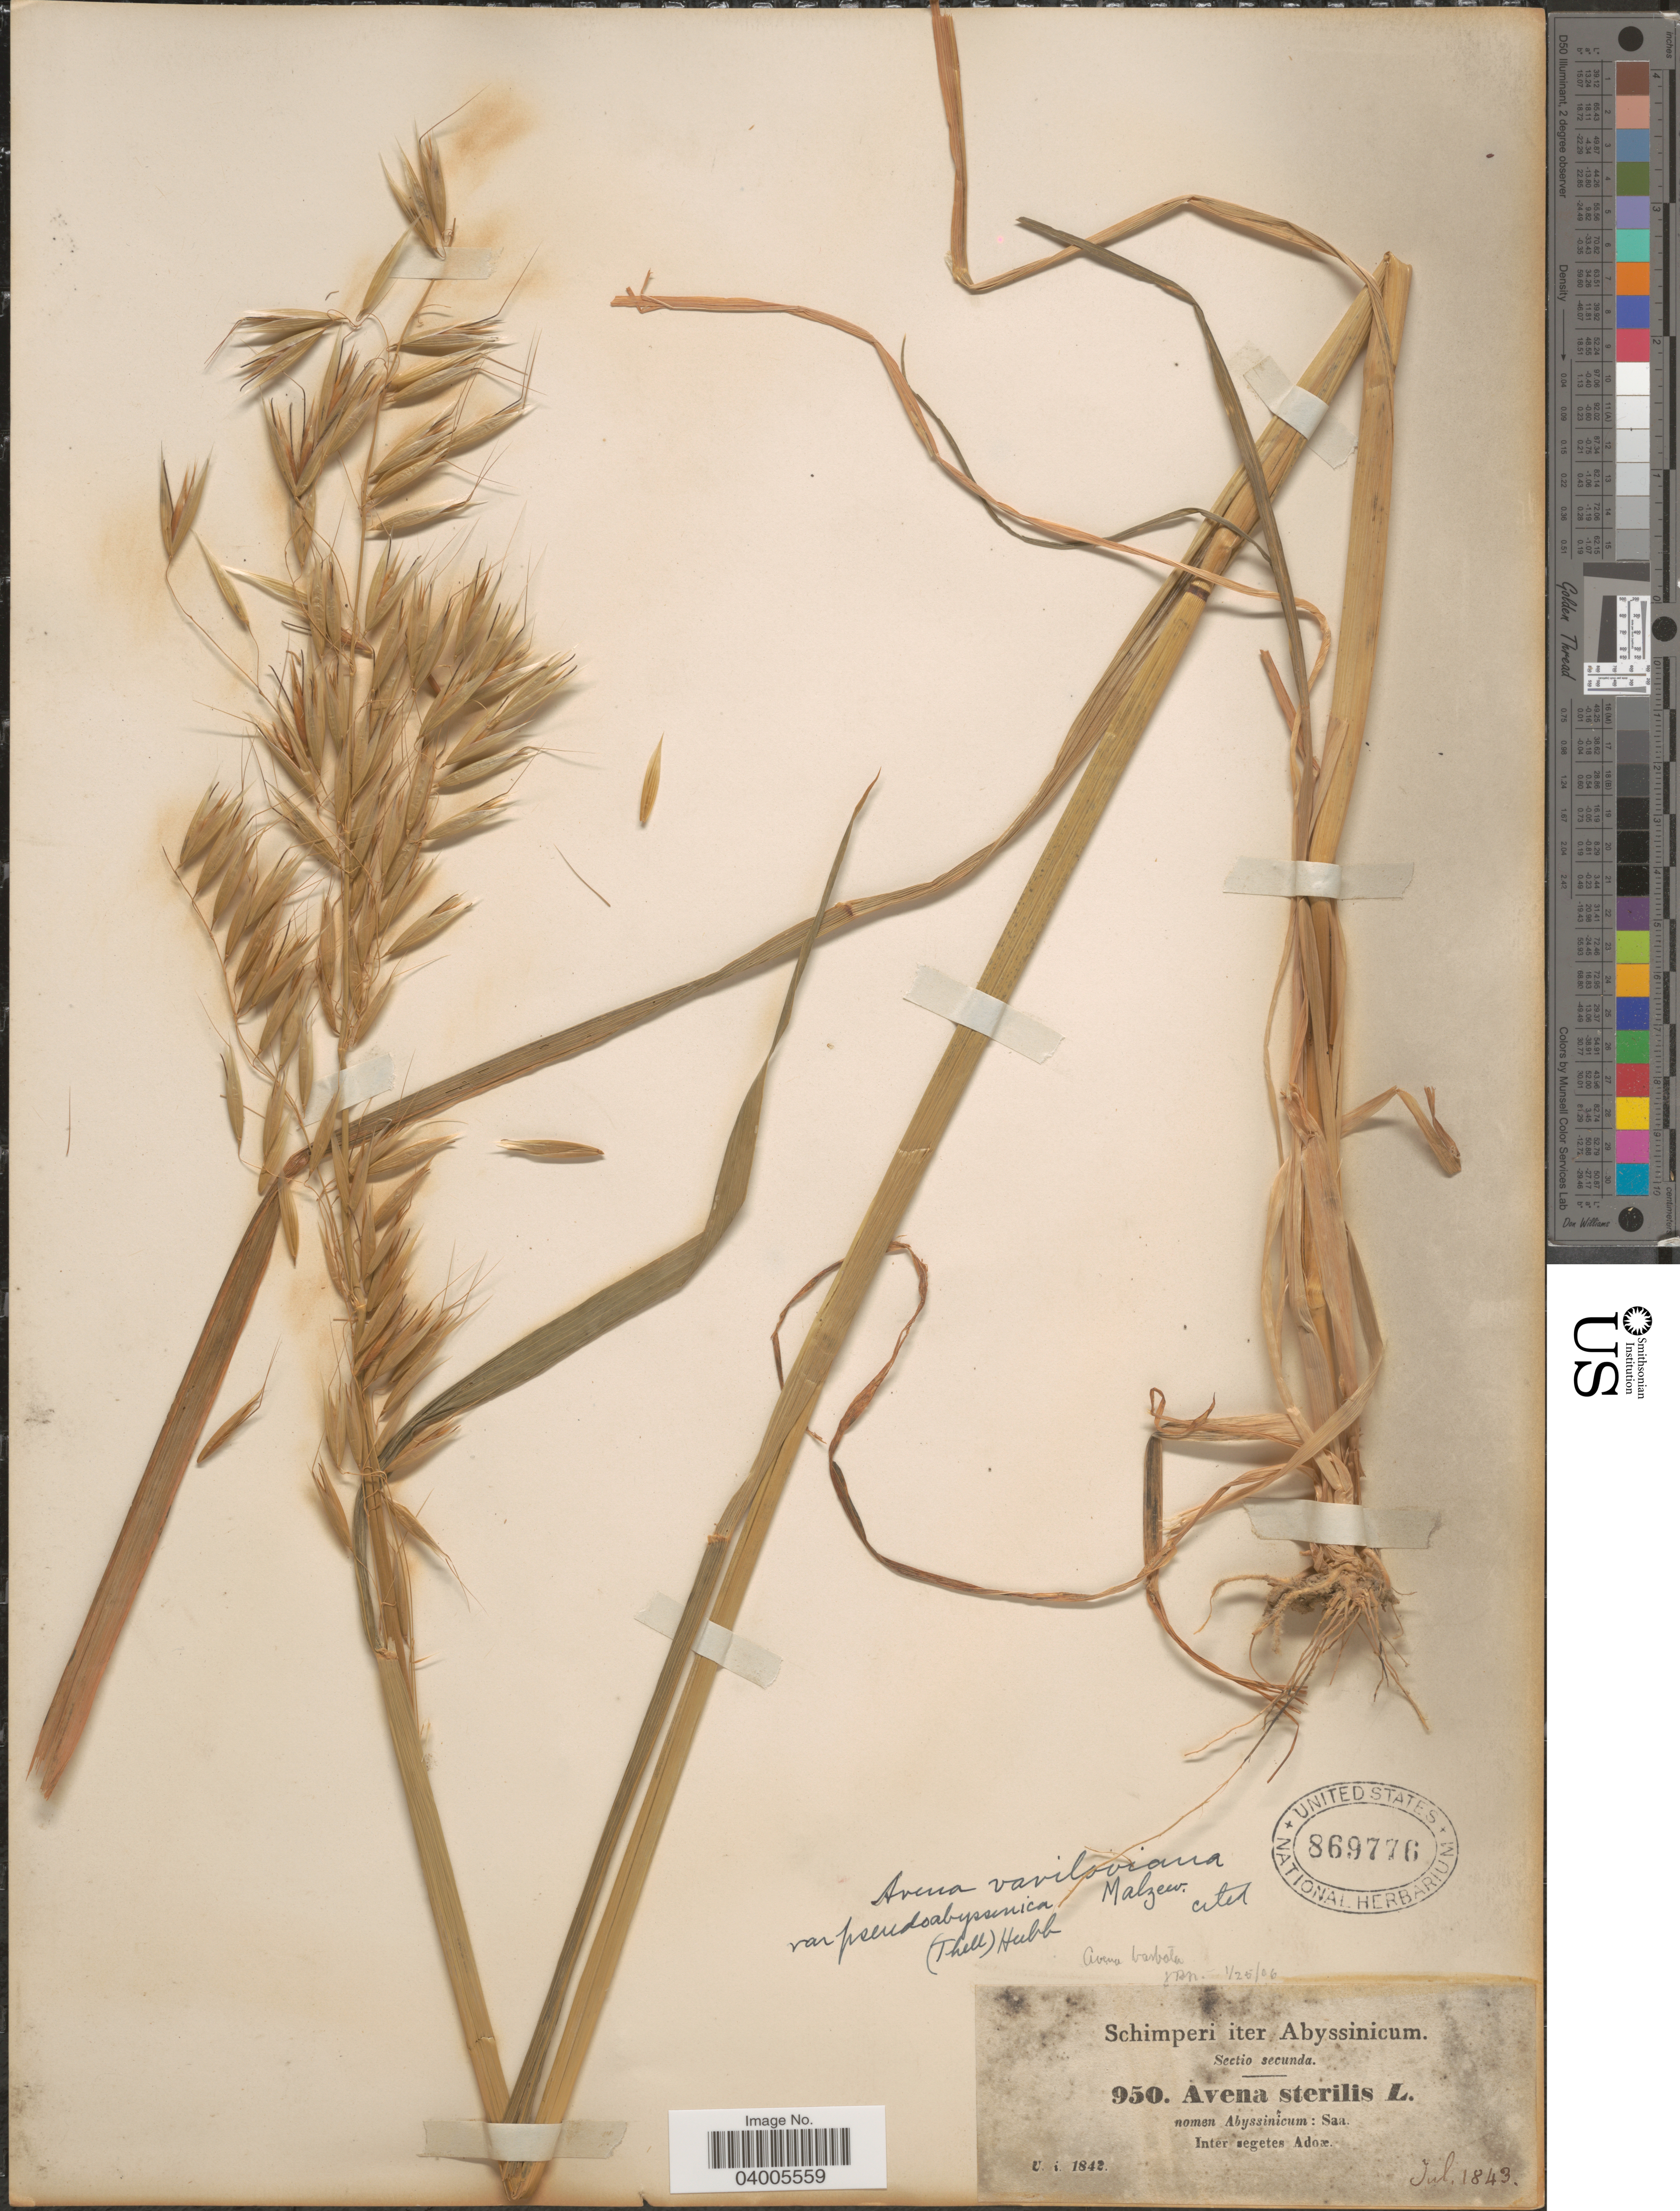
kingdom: Plantae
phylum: Tracheophyta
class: Liliopsida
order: Poales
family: Poaceae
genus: Avena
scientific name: Avena vaviloviana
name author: (Malzev) Mordvinkina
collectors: -. Schimper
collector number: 950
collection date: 1843-07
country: Ethiopia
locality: Iter Abyssinicum. Inter segetes Adoæ.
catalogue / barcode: US 869776